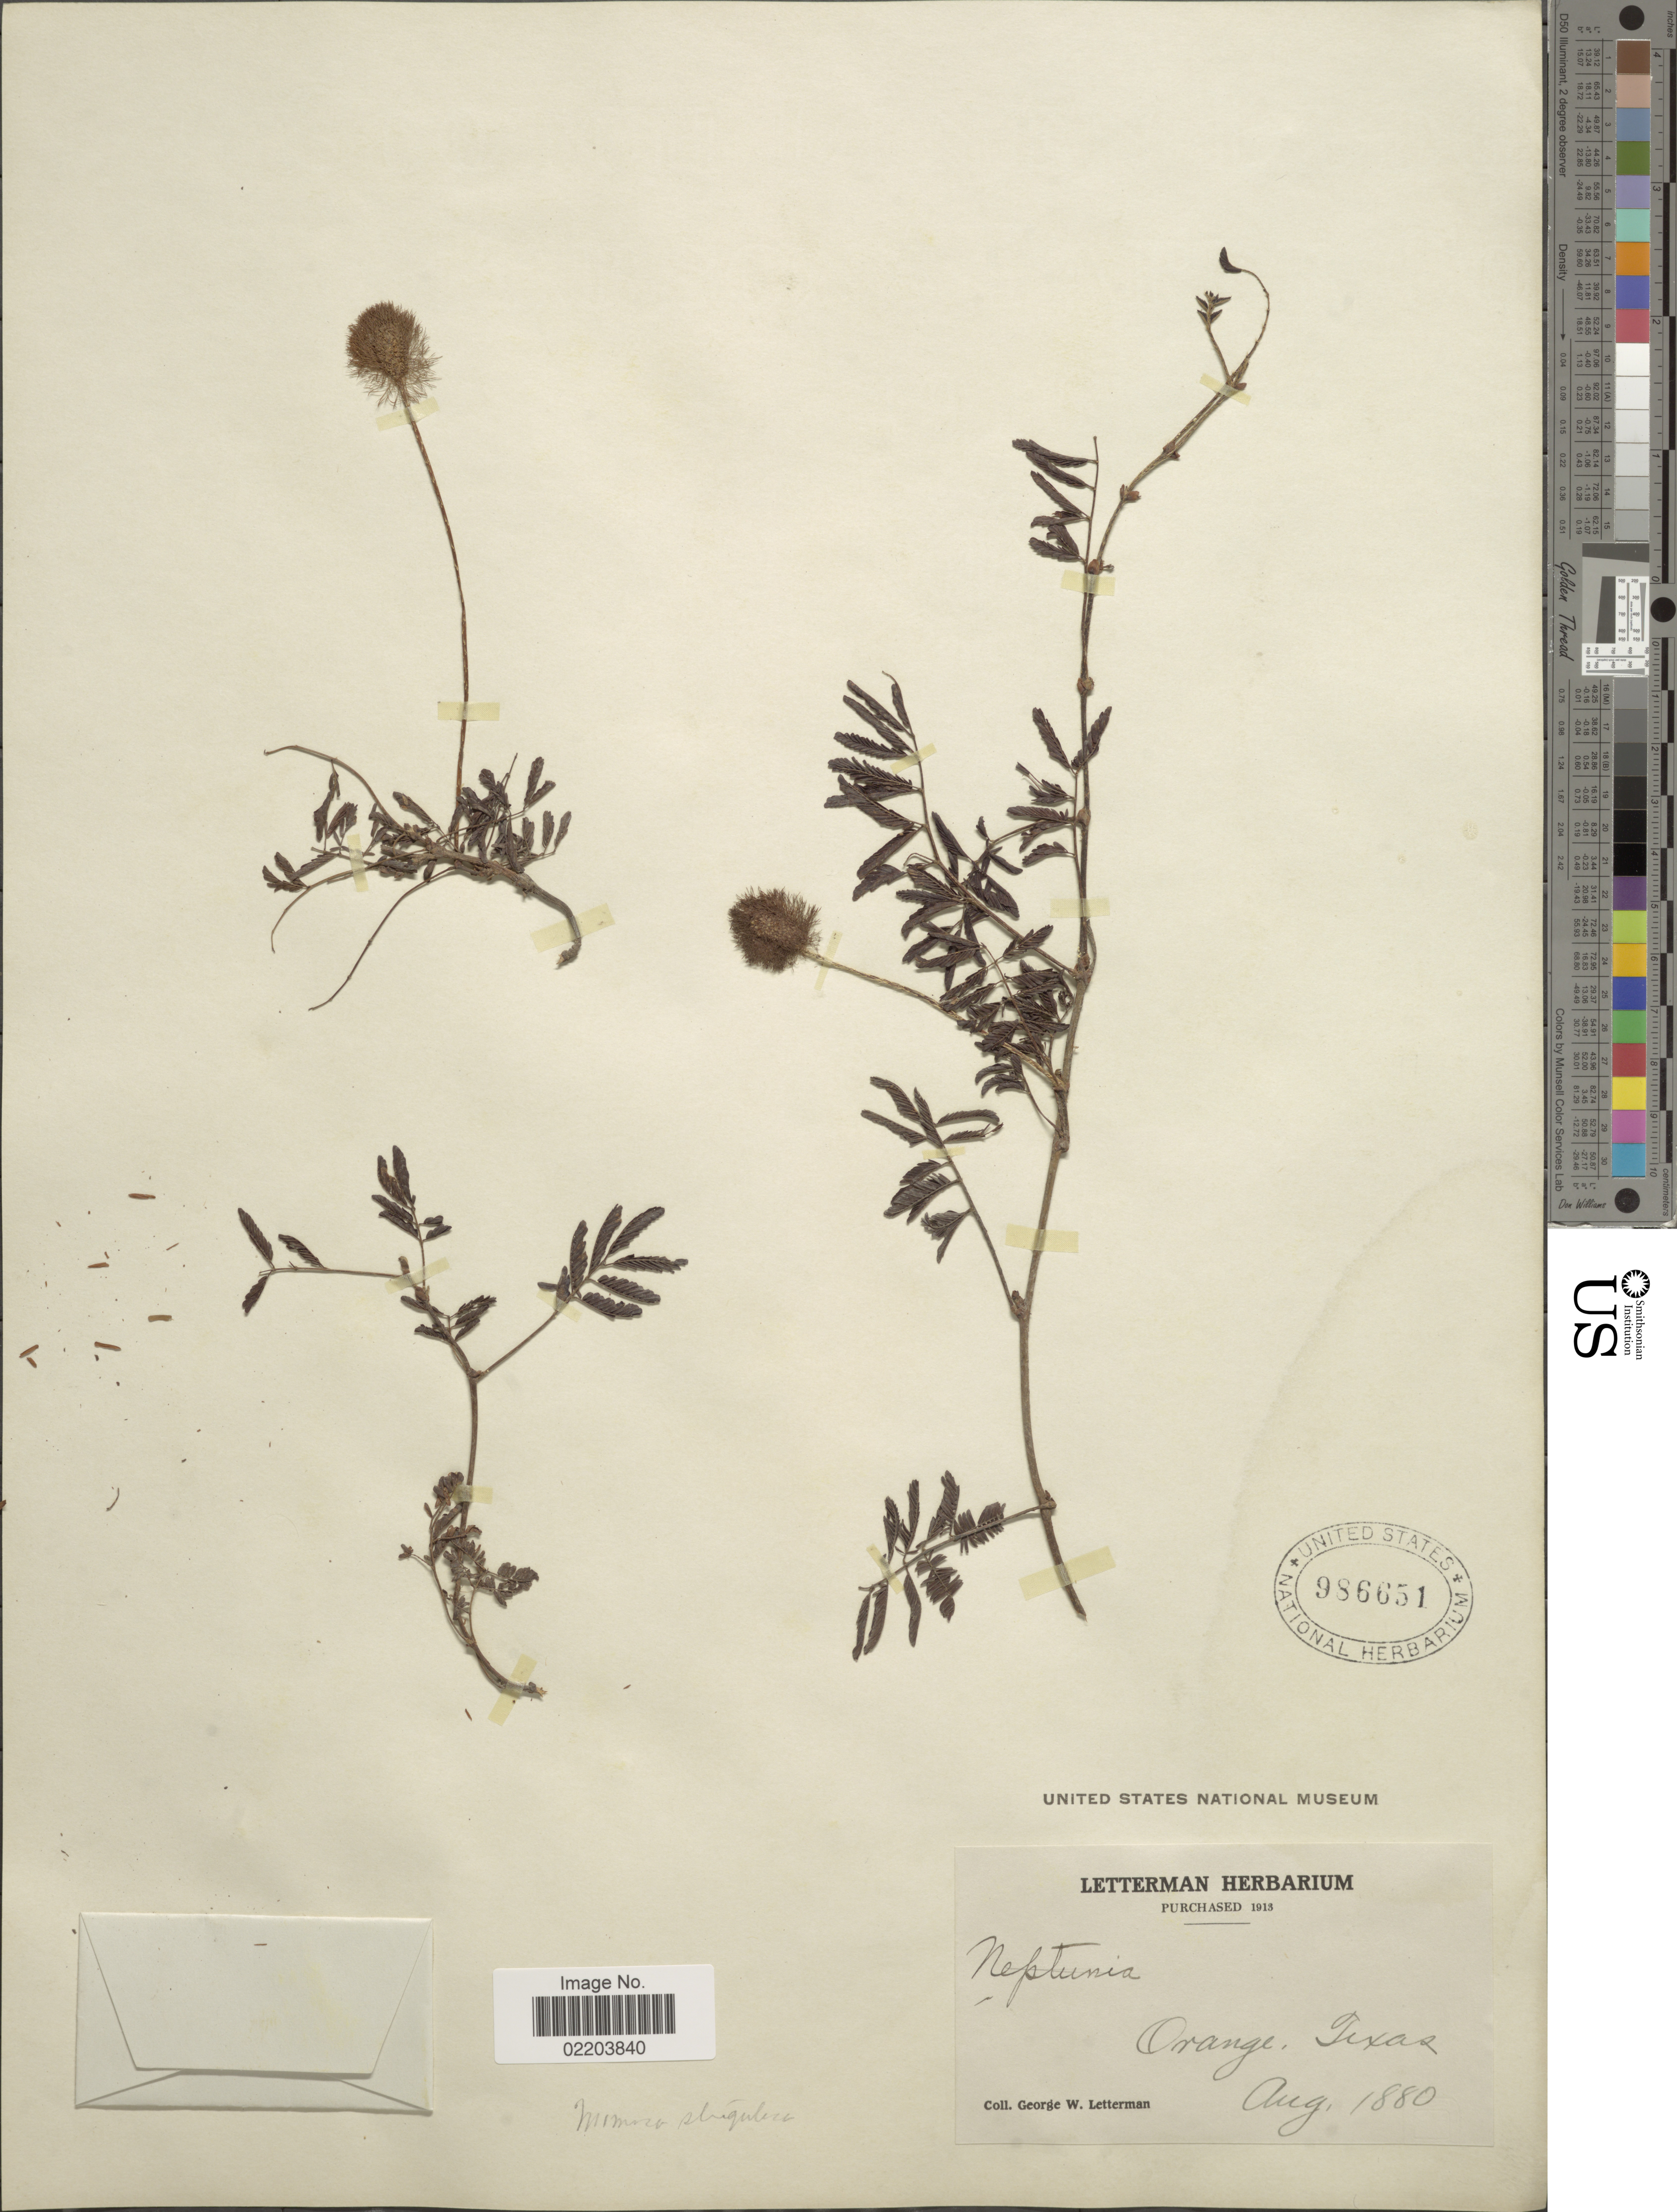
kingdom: Plantae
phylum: Tracheophyta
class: Magnoliopsida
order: Fabales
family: Fabaceae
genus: Mimosa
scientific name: Mimosa strigillosa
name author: Torr. & A. Gray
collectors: G. W. Letterman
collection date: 1880-08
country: United States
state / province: Texas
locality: Orange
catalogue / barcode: US 986651